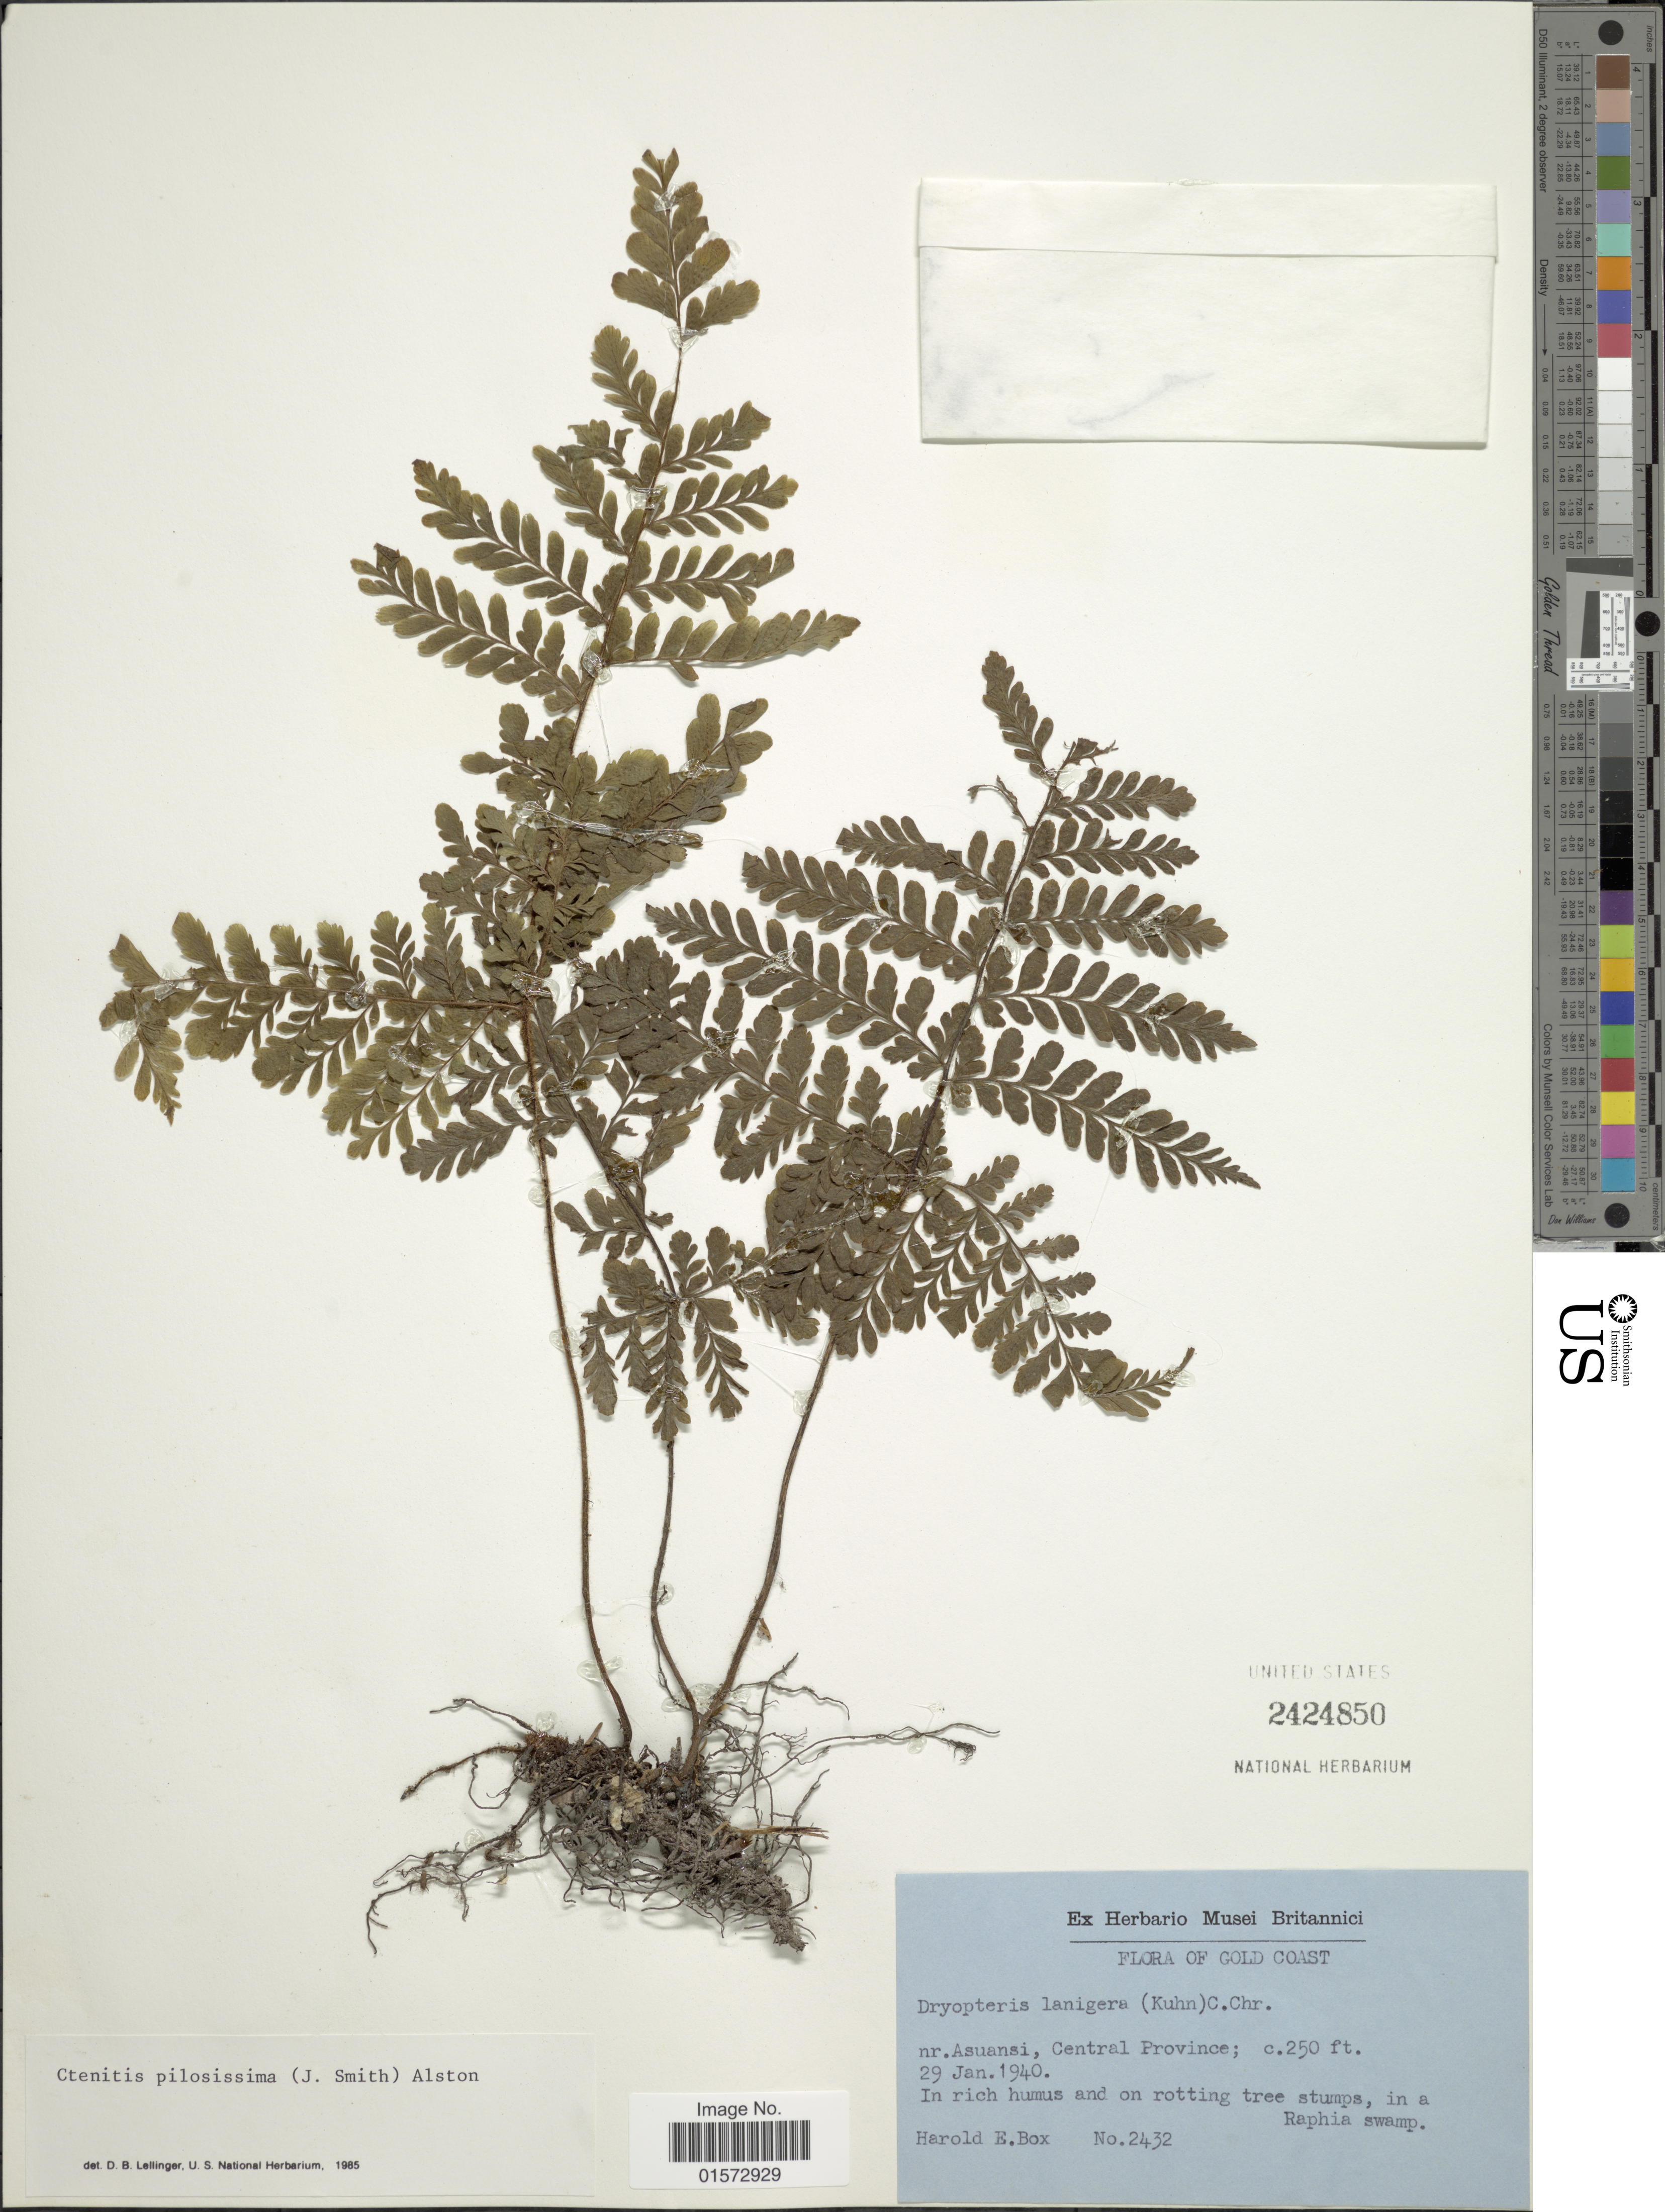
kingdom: Plantae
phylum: Tracheophyta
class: Polypodiopsida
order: Polypodiales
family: Tectariaceae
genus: Triplophyllum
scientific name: Triplophyllum speciosum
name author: (Mett. ex Kuhn)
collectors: H. E. Box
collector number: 2432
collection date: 1940-01-29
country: Ghana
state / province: Central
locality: Gold Coast, nr. Asuansi, Central Province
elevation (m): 76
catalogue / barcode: US 2424850